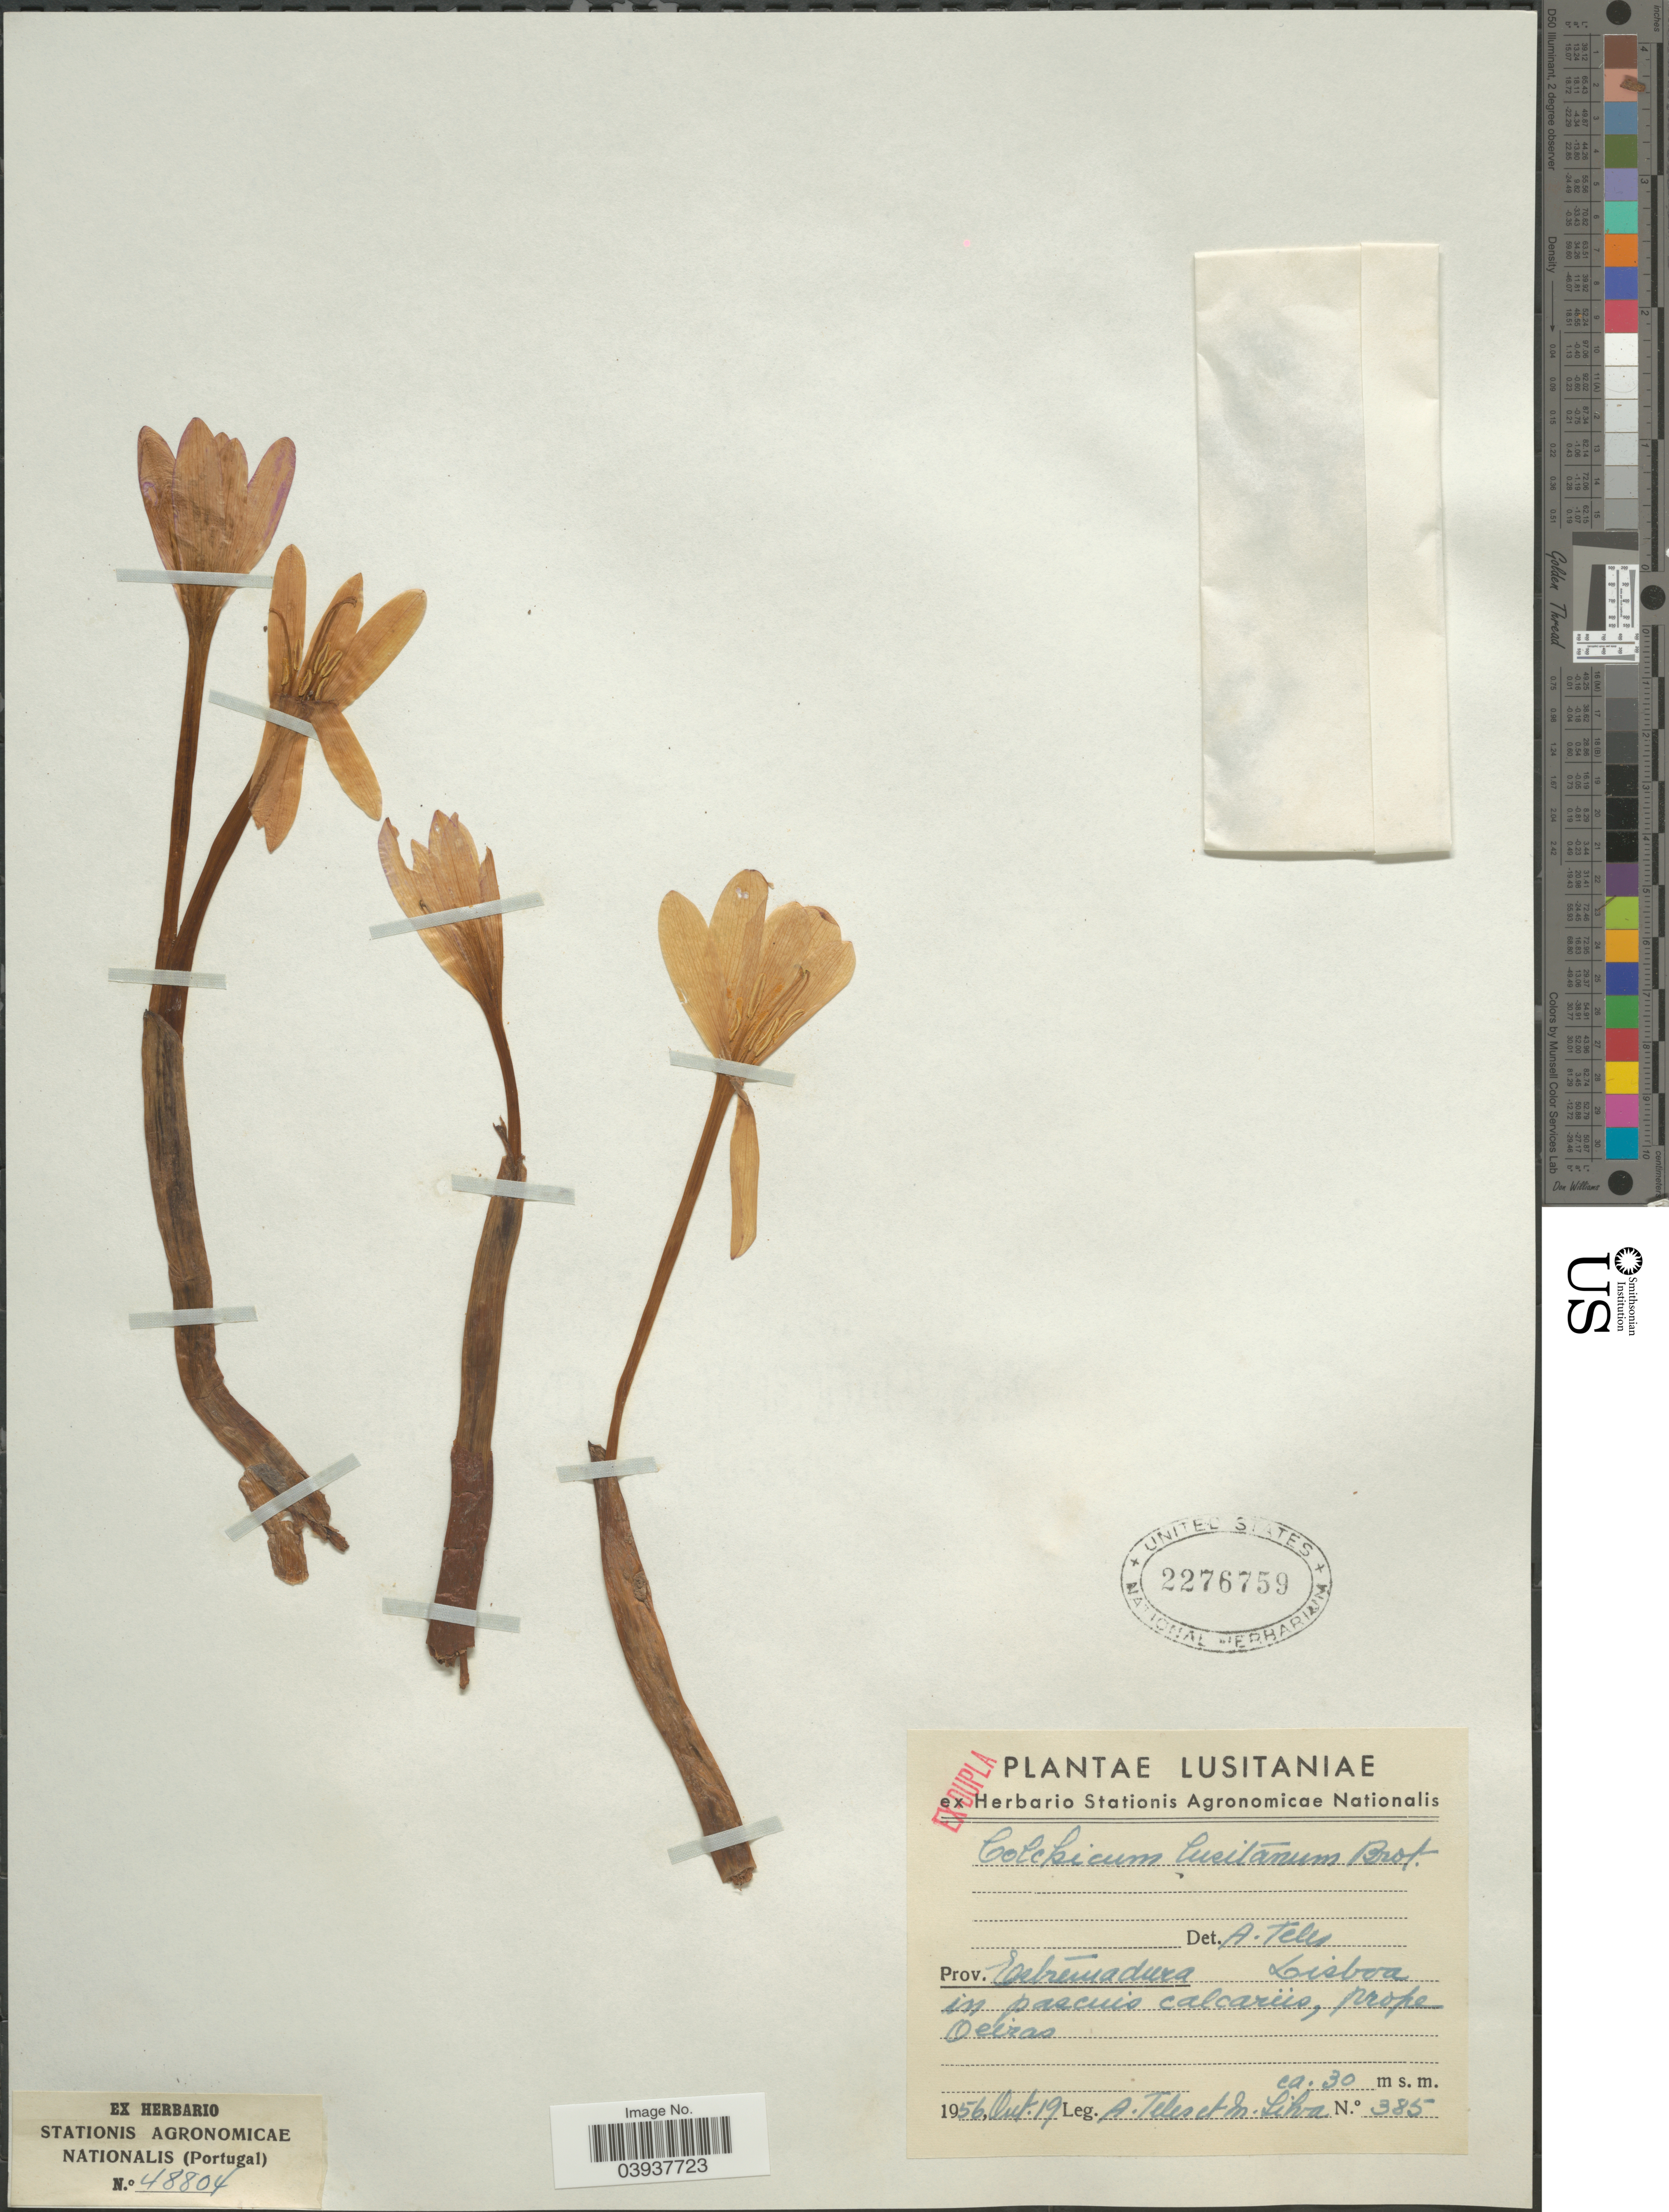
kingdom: Plantae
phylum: Tracheophyta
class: Liliopsida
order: Liliales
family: Colchicaceae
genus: Colchicum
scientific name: Colchicum lusitanum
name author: Brot.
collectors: A. Teles & M. Silva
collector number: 385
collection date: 1956-10-19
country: Portugal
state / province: Lisboa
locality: Lusitaniae. Prov. Extremadura Lisboa. in pascuis calcariis, prope Oeiras.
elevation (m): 30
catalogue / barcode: US 2276759